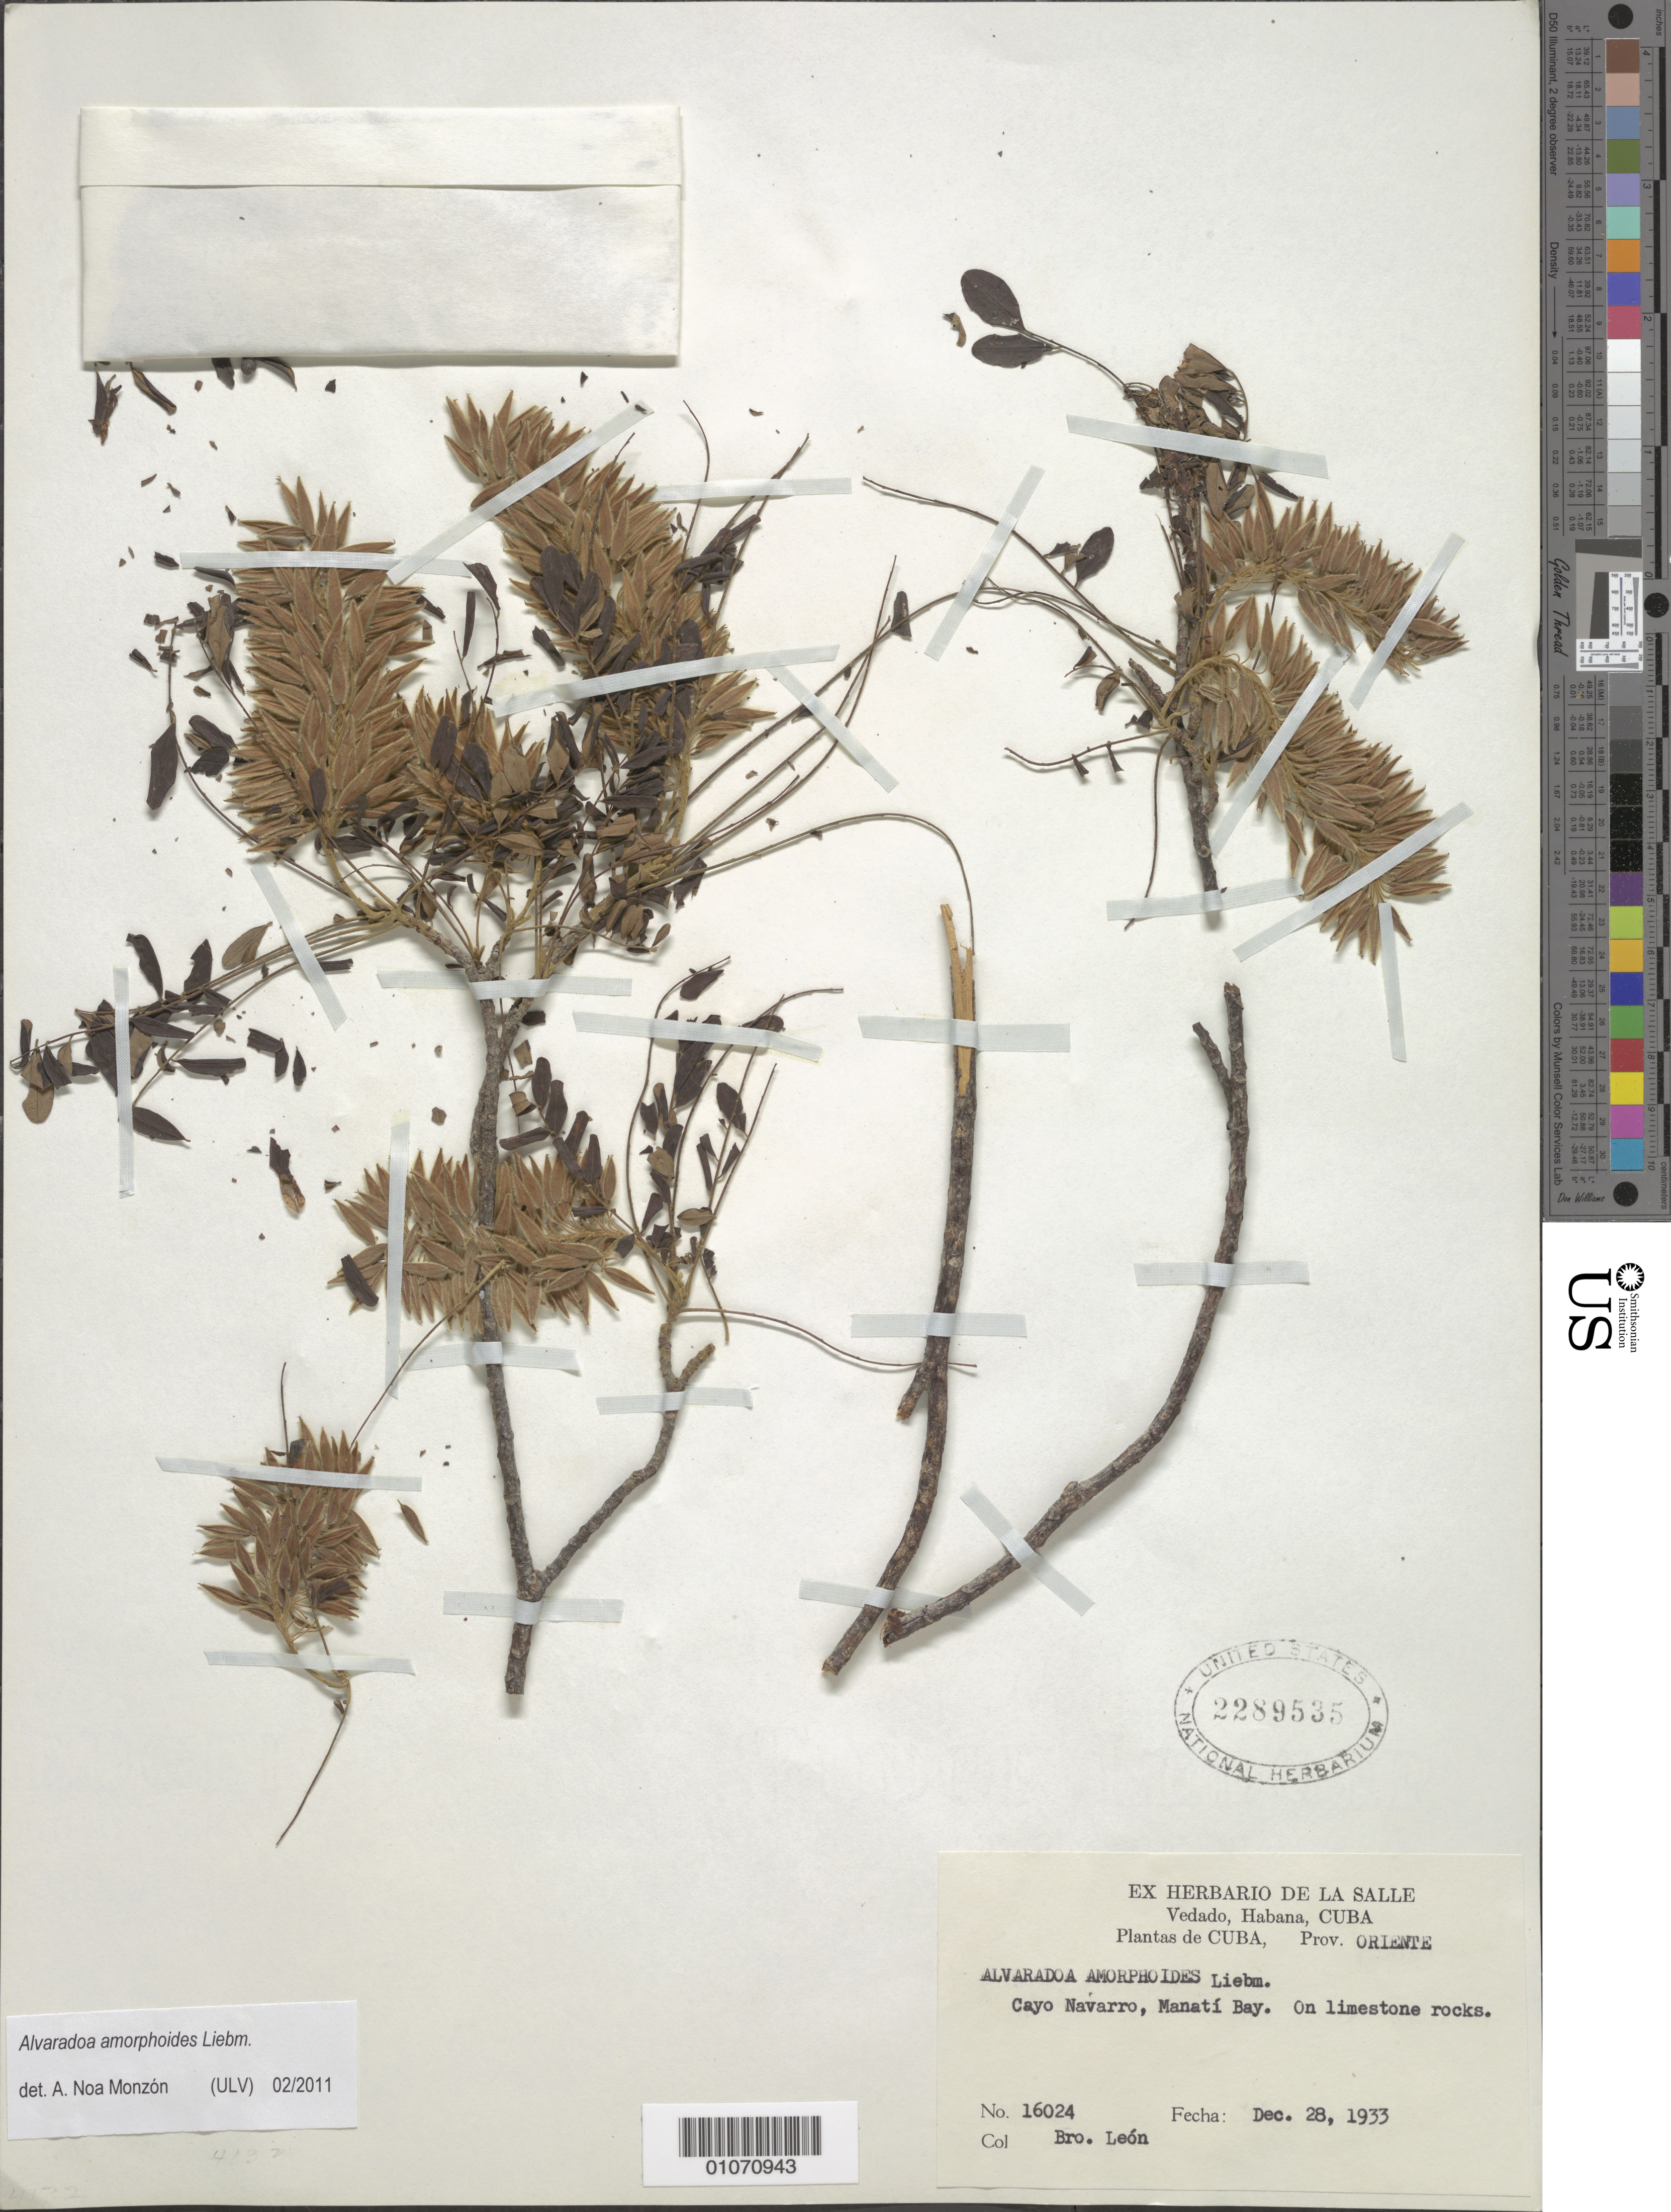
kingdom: Plantae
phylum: Tracheophyta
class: Magnoliopsida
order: Picramniales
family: Picramniaceae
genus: Alvaradoa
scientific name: Alvaradoa amorphoides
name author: Liebm.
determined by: Noa Monzón, A.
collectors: Bro. León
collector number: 16024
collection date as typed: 28 Dec 1933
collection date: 1933-12-28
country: Cuba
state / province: Oriente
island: Cuba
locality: Cayo Navarro, Manatí Bay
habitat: On limestone rocks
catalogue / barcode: US 2289535